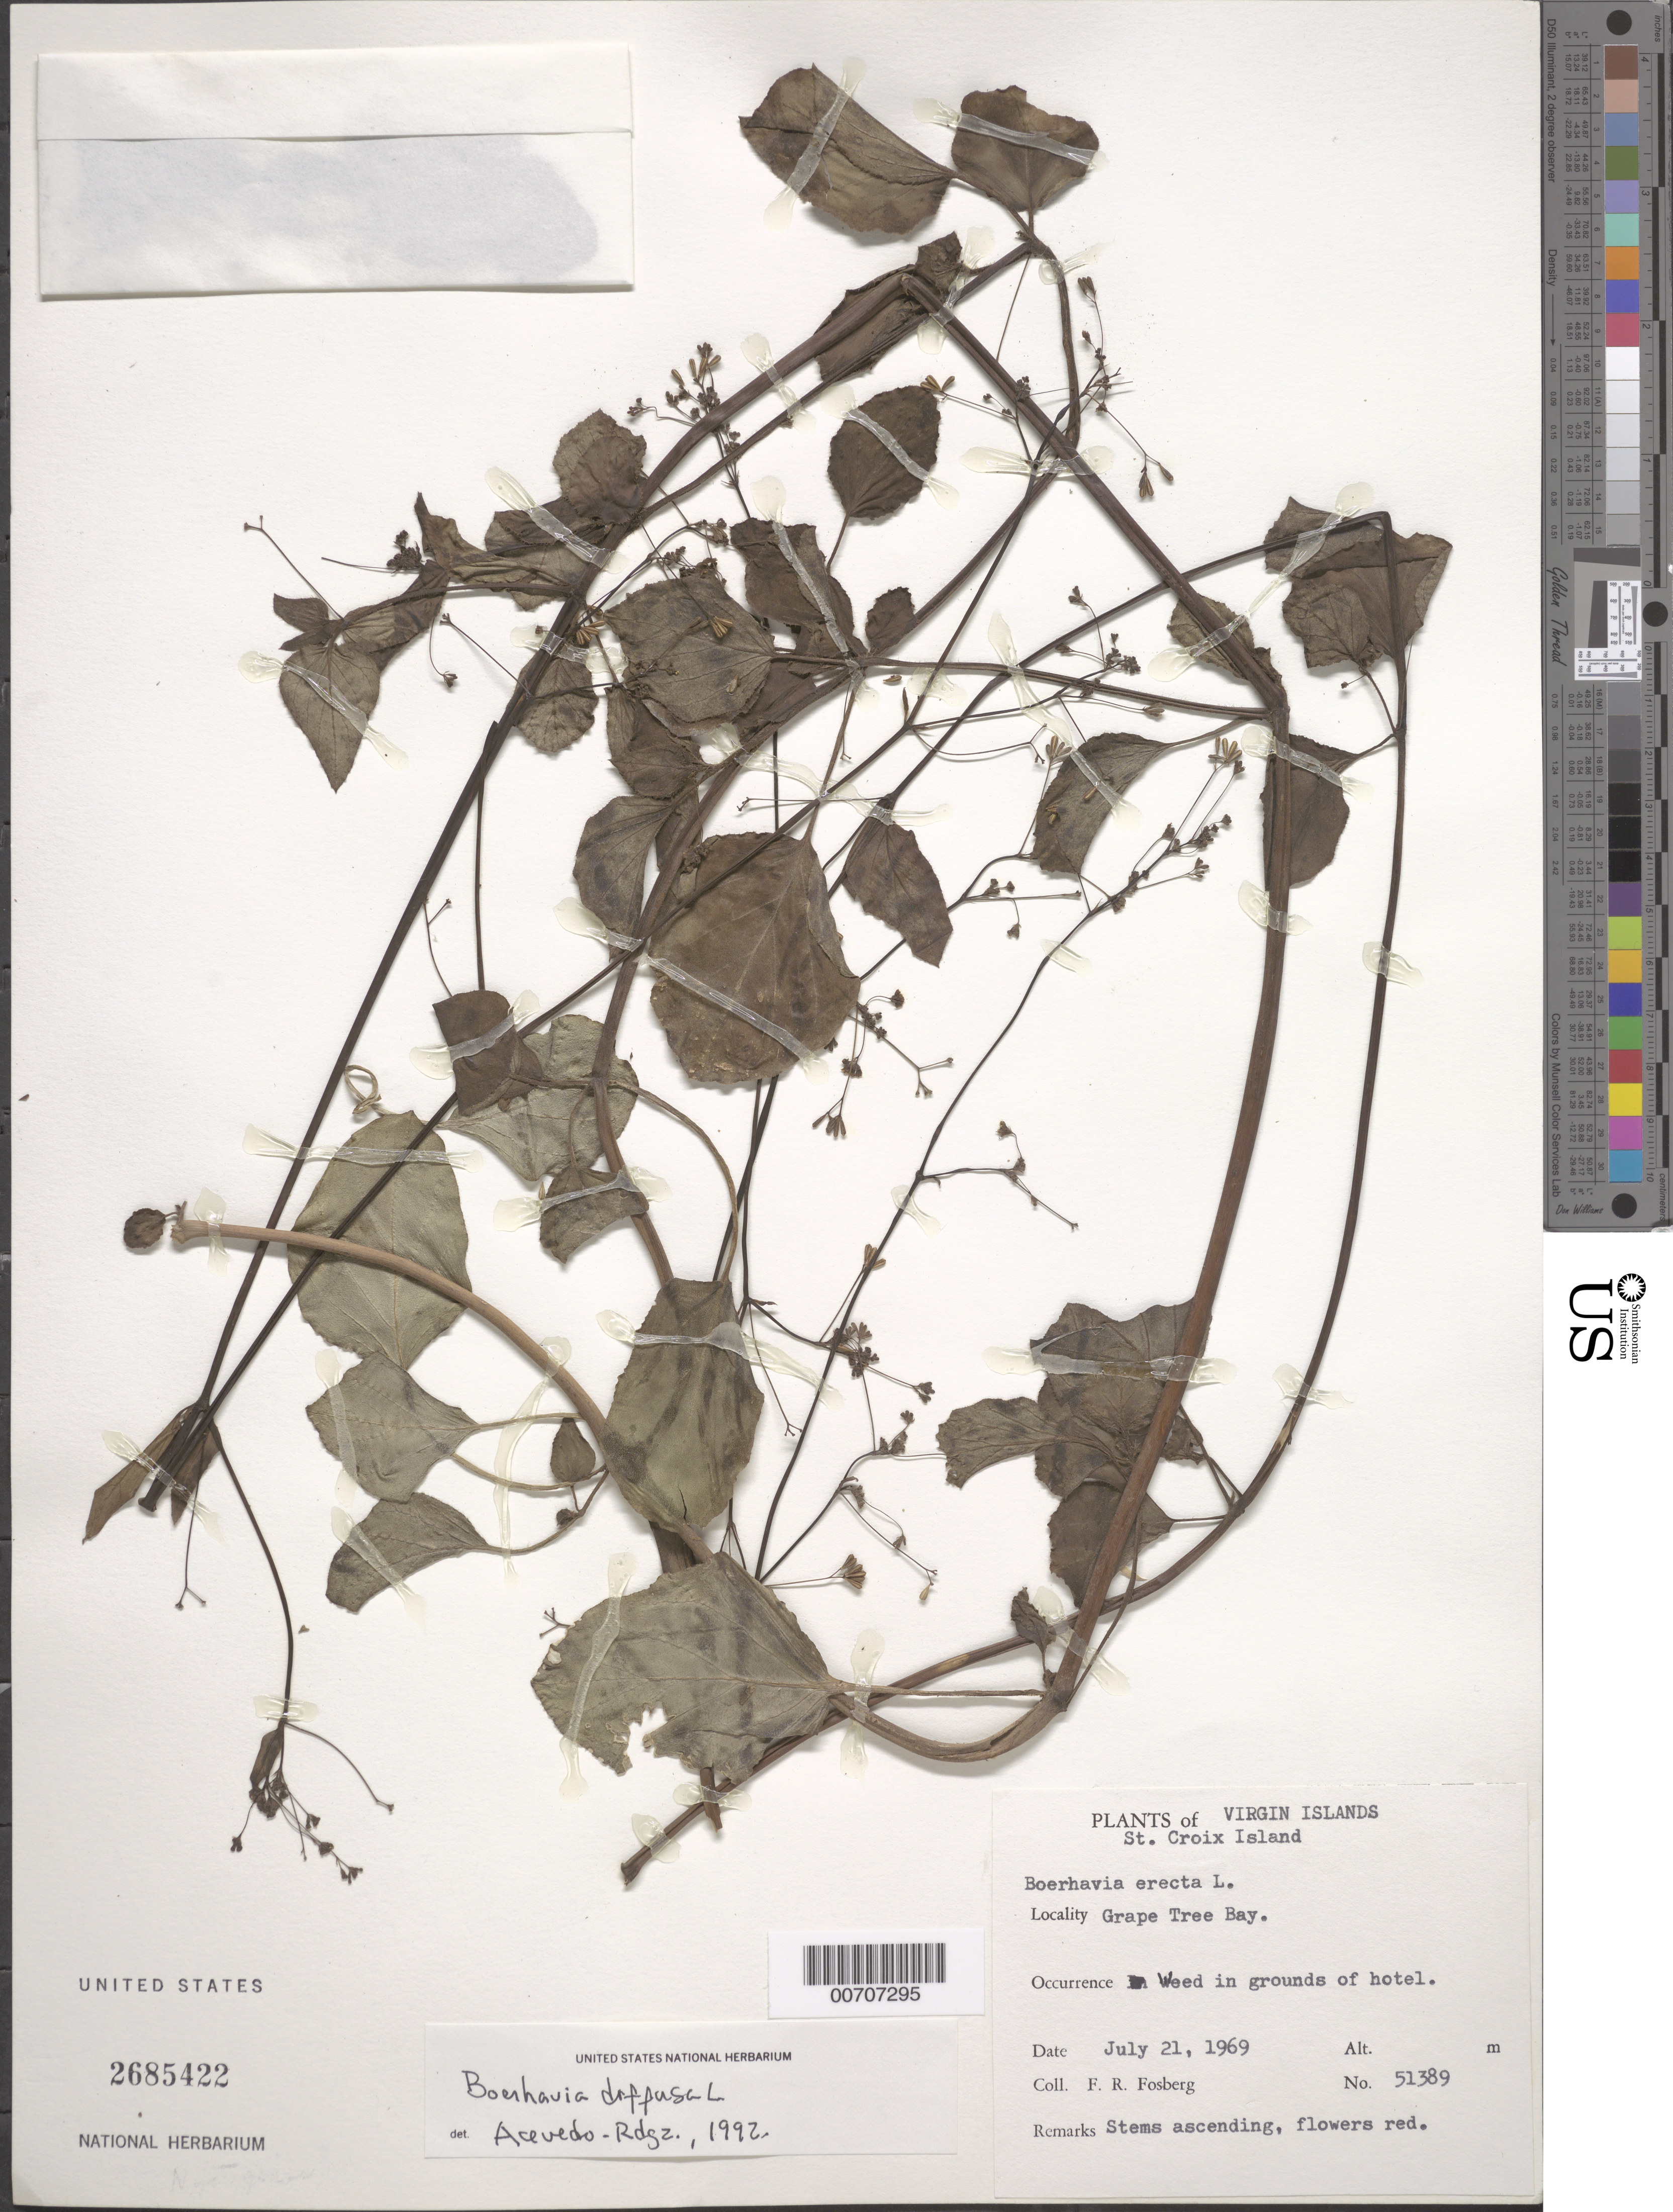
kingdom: Plantae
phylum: Tracheophyta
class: Magnoliopsida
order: Caryophyllales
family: Nyctaginaceae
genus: Boerhavia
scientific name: Boerhavia diffusa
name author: L.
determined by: Acevedo-Rodríguez, P., (BOT), Smithsonian Institution - National Museum of Natural History (UNITED STATES)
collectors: F. R. Fosberg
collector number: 51389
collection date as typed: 21 Jul 1969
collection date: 1969-07-21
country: U.S. Virgin Islands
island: St. Croix Island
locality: Grape Tree Bay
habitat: In grounds of hotel.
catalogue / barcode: US 2685422